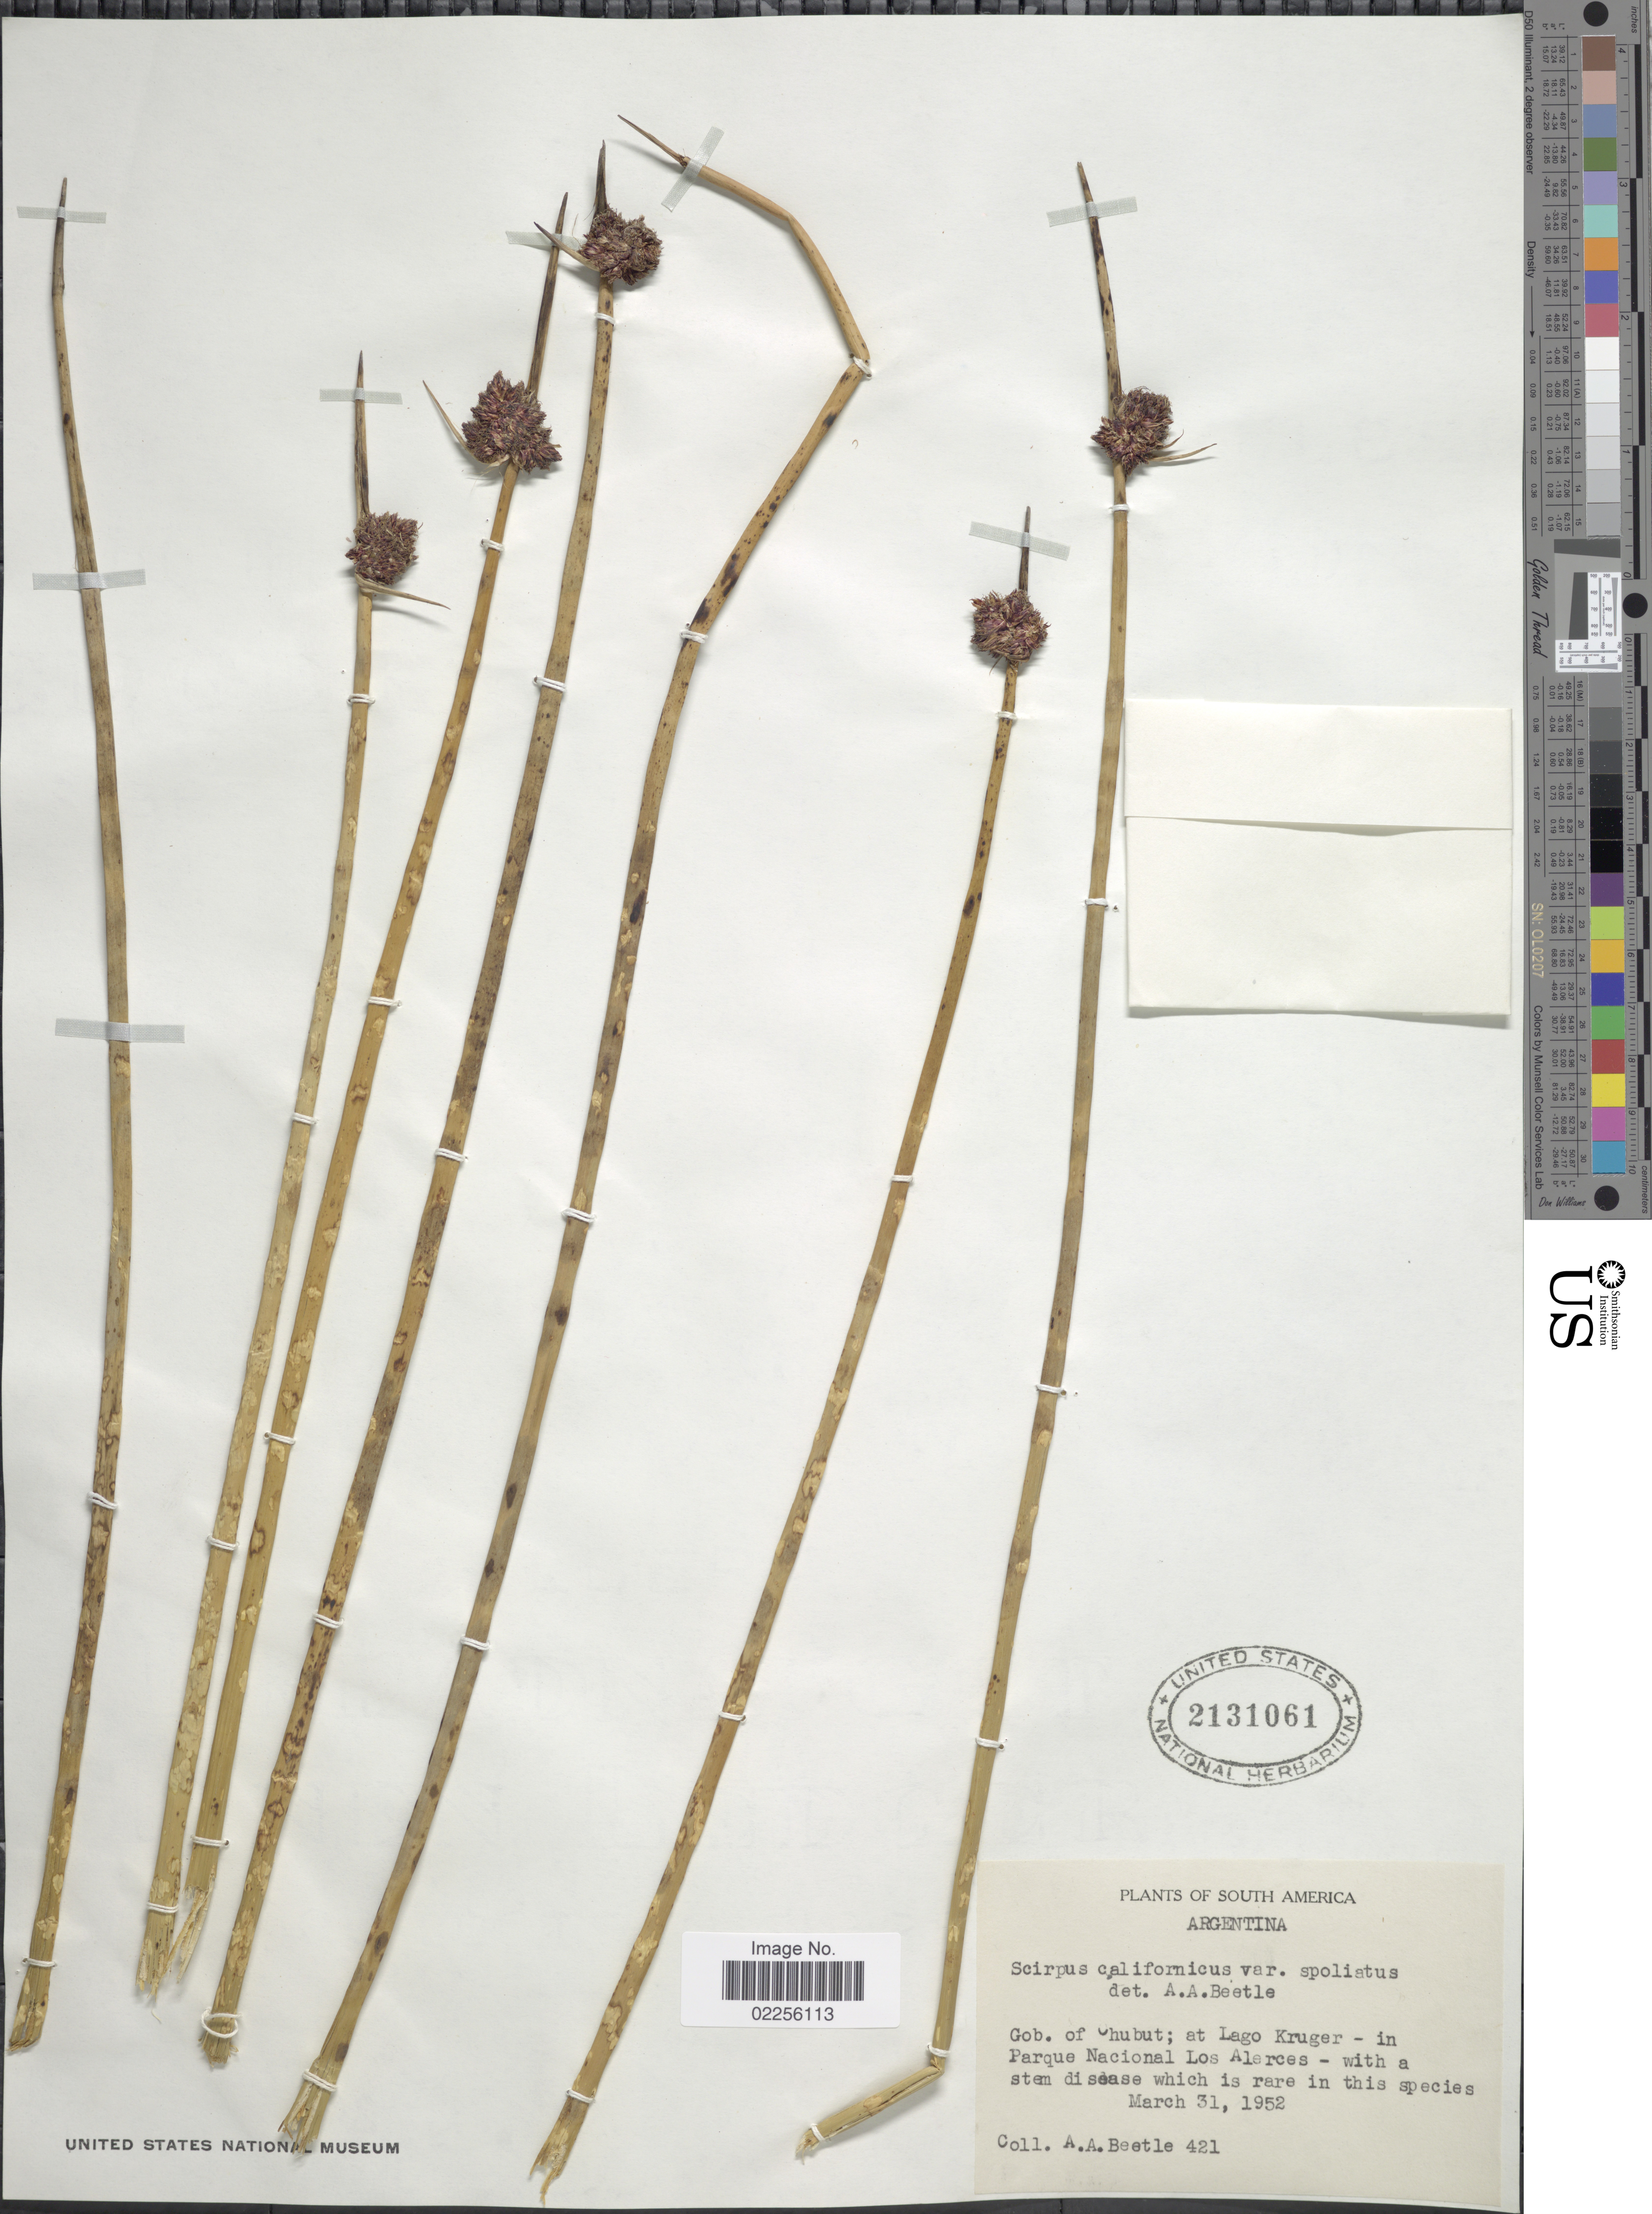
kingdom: Plantae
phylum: Tracheophyta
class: Liliopsida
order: Poales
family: Cyperaceae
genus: Schoenoplectus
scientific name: Schoenoplectus californicus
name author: (C.A. Mey.) Soják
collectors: A. A. Beetle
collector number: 41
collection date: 1952-03-31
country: Argentina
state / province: Chubut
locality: Gob. of Chubut; at Lago Kruger - in Parque Nacional Los Alerces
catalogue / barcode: US 2131061